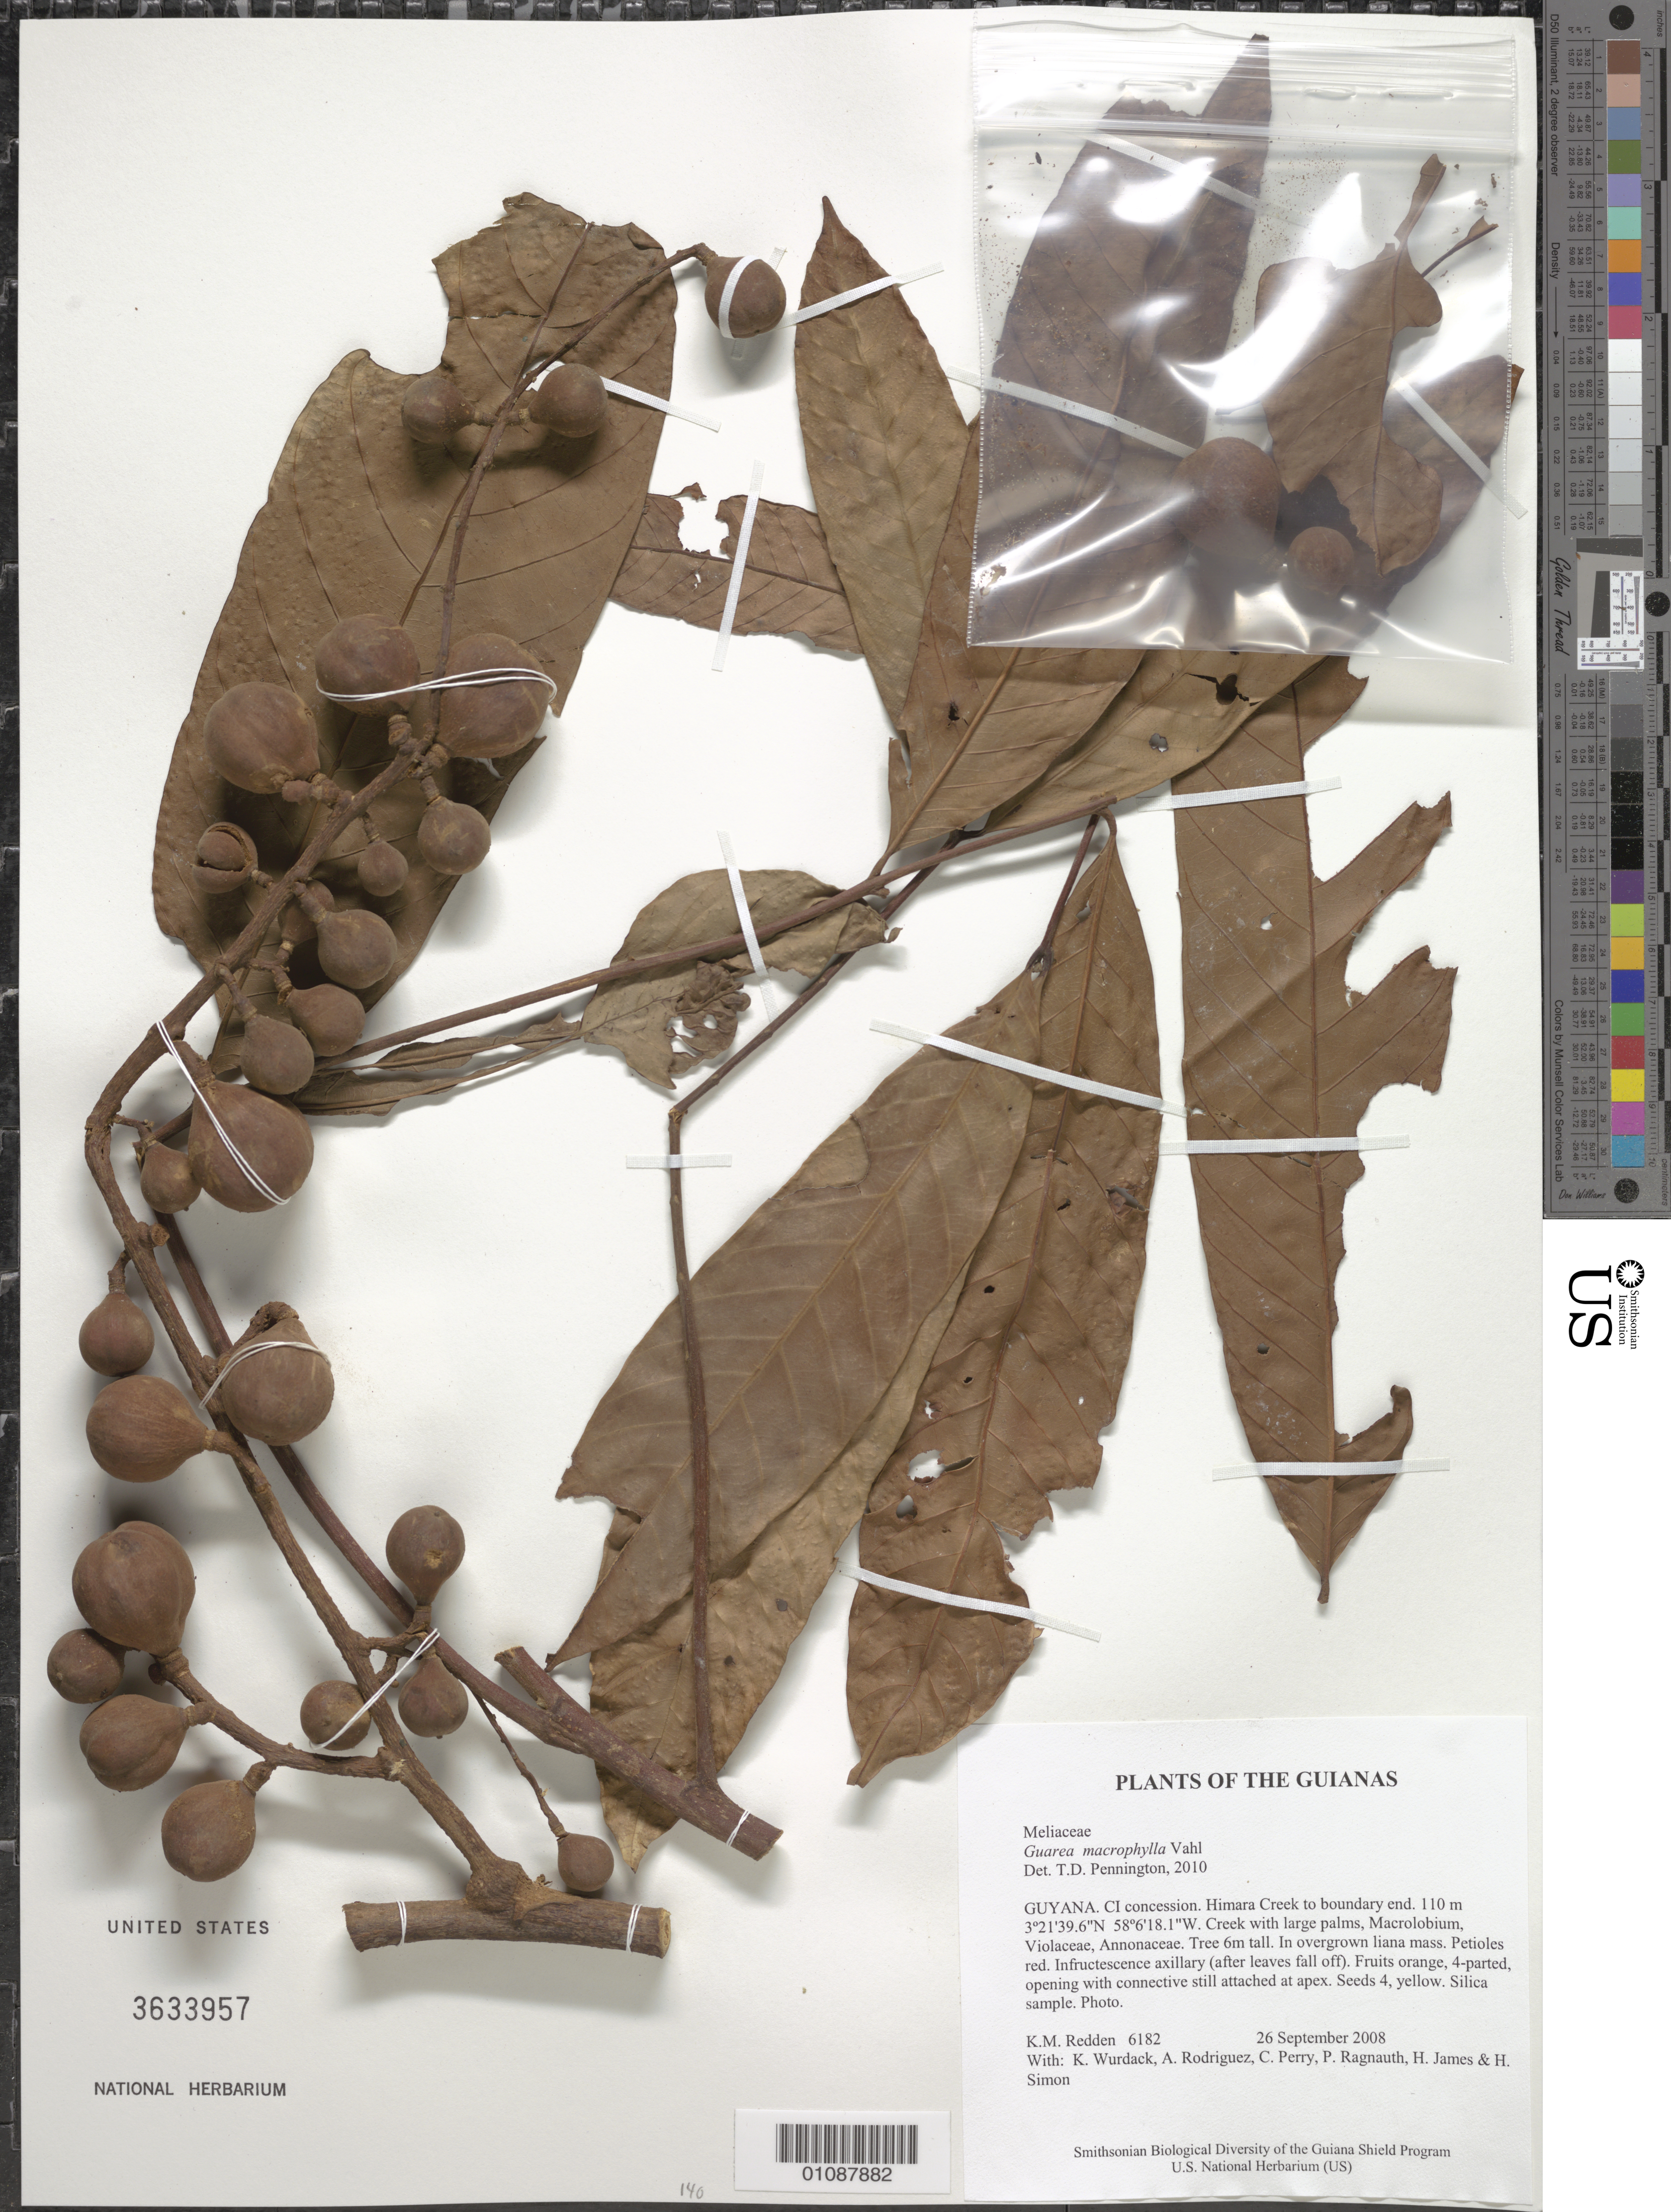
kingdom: Plantae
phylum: Tracheophyta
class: Magnoliopsida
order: Sapindales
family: Meliaceae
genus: Guarea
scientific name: Guarea macrophylla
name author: Vahl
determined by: Pennington, T. D., (K)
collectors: K. M. Redden, K. Wurdack, A. Rodriguez, C. Perry, P. Ragnauth, H. James & H. Simon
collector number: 6182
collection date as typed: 26 September 2008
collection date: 2008-09-26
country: Guyana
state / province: U. Takutu-U. Essequibo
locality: CI concession. Himara Creek to boundary end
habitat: Creek with large palms, Macrolobium, Violaceae, Annonaceae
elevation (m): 110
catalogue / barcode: US 3633957